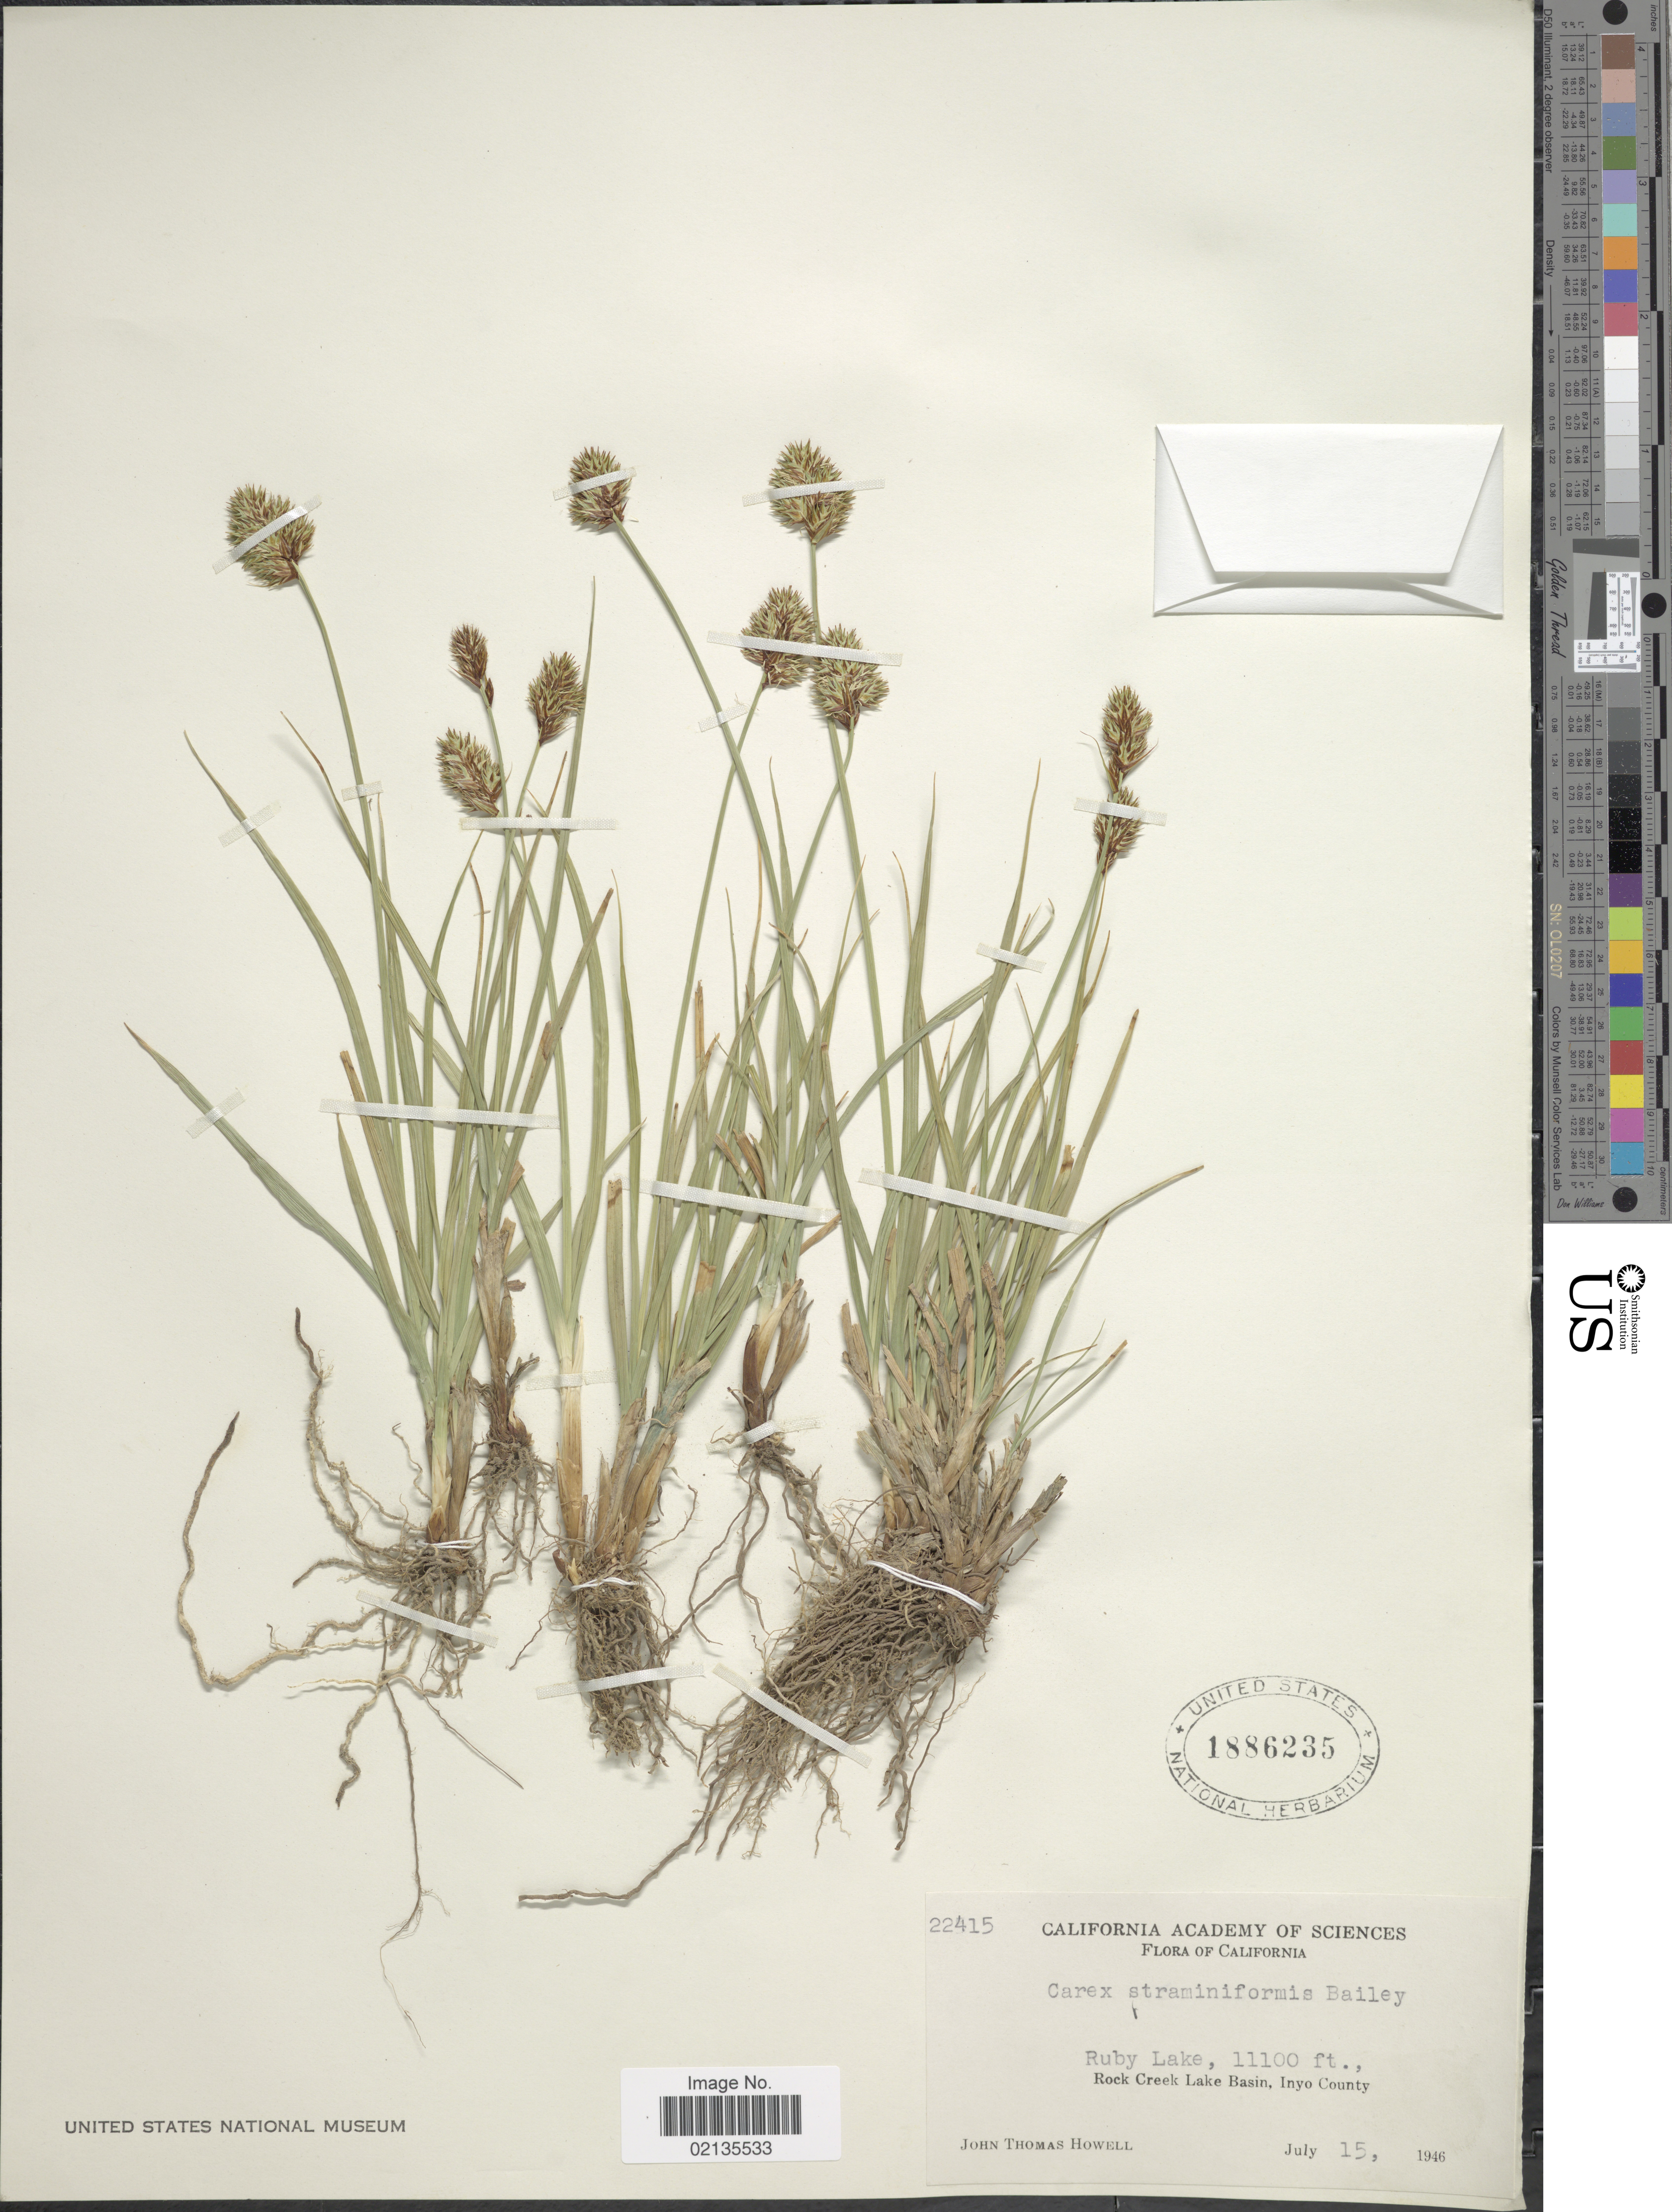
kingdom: Plantae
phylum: Tracheophyta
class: Liliopsida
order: Poales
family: Cyperaceae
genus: Carex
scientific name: Carex straminiformis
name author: L.H. Bailey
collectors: J. T. Howell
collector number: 22415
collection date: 1946-07-15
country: United States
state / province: California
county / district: Inyo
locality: Ruby Lake, Rock Creek Lake Basin, Inyo County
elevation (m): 3383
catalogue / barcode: US 1886235